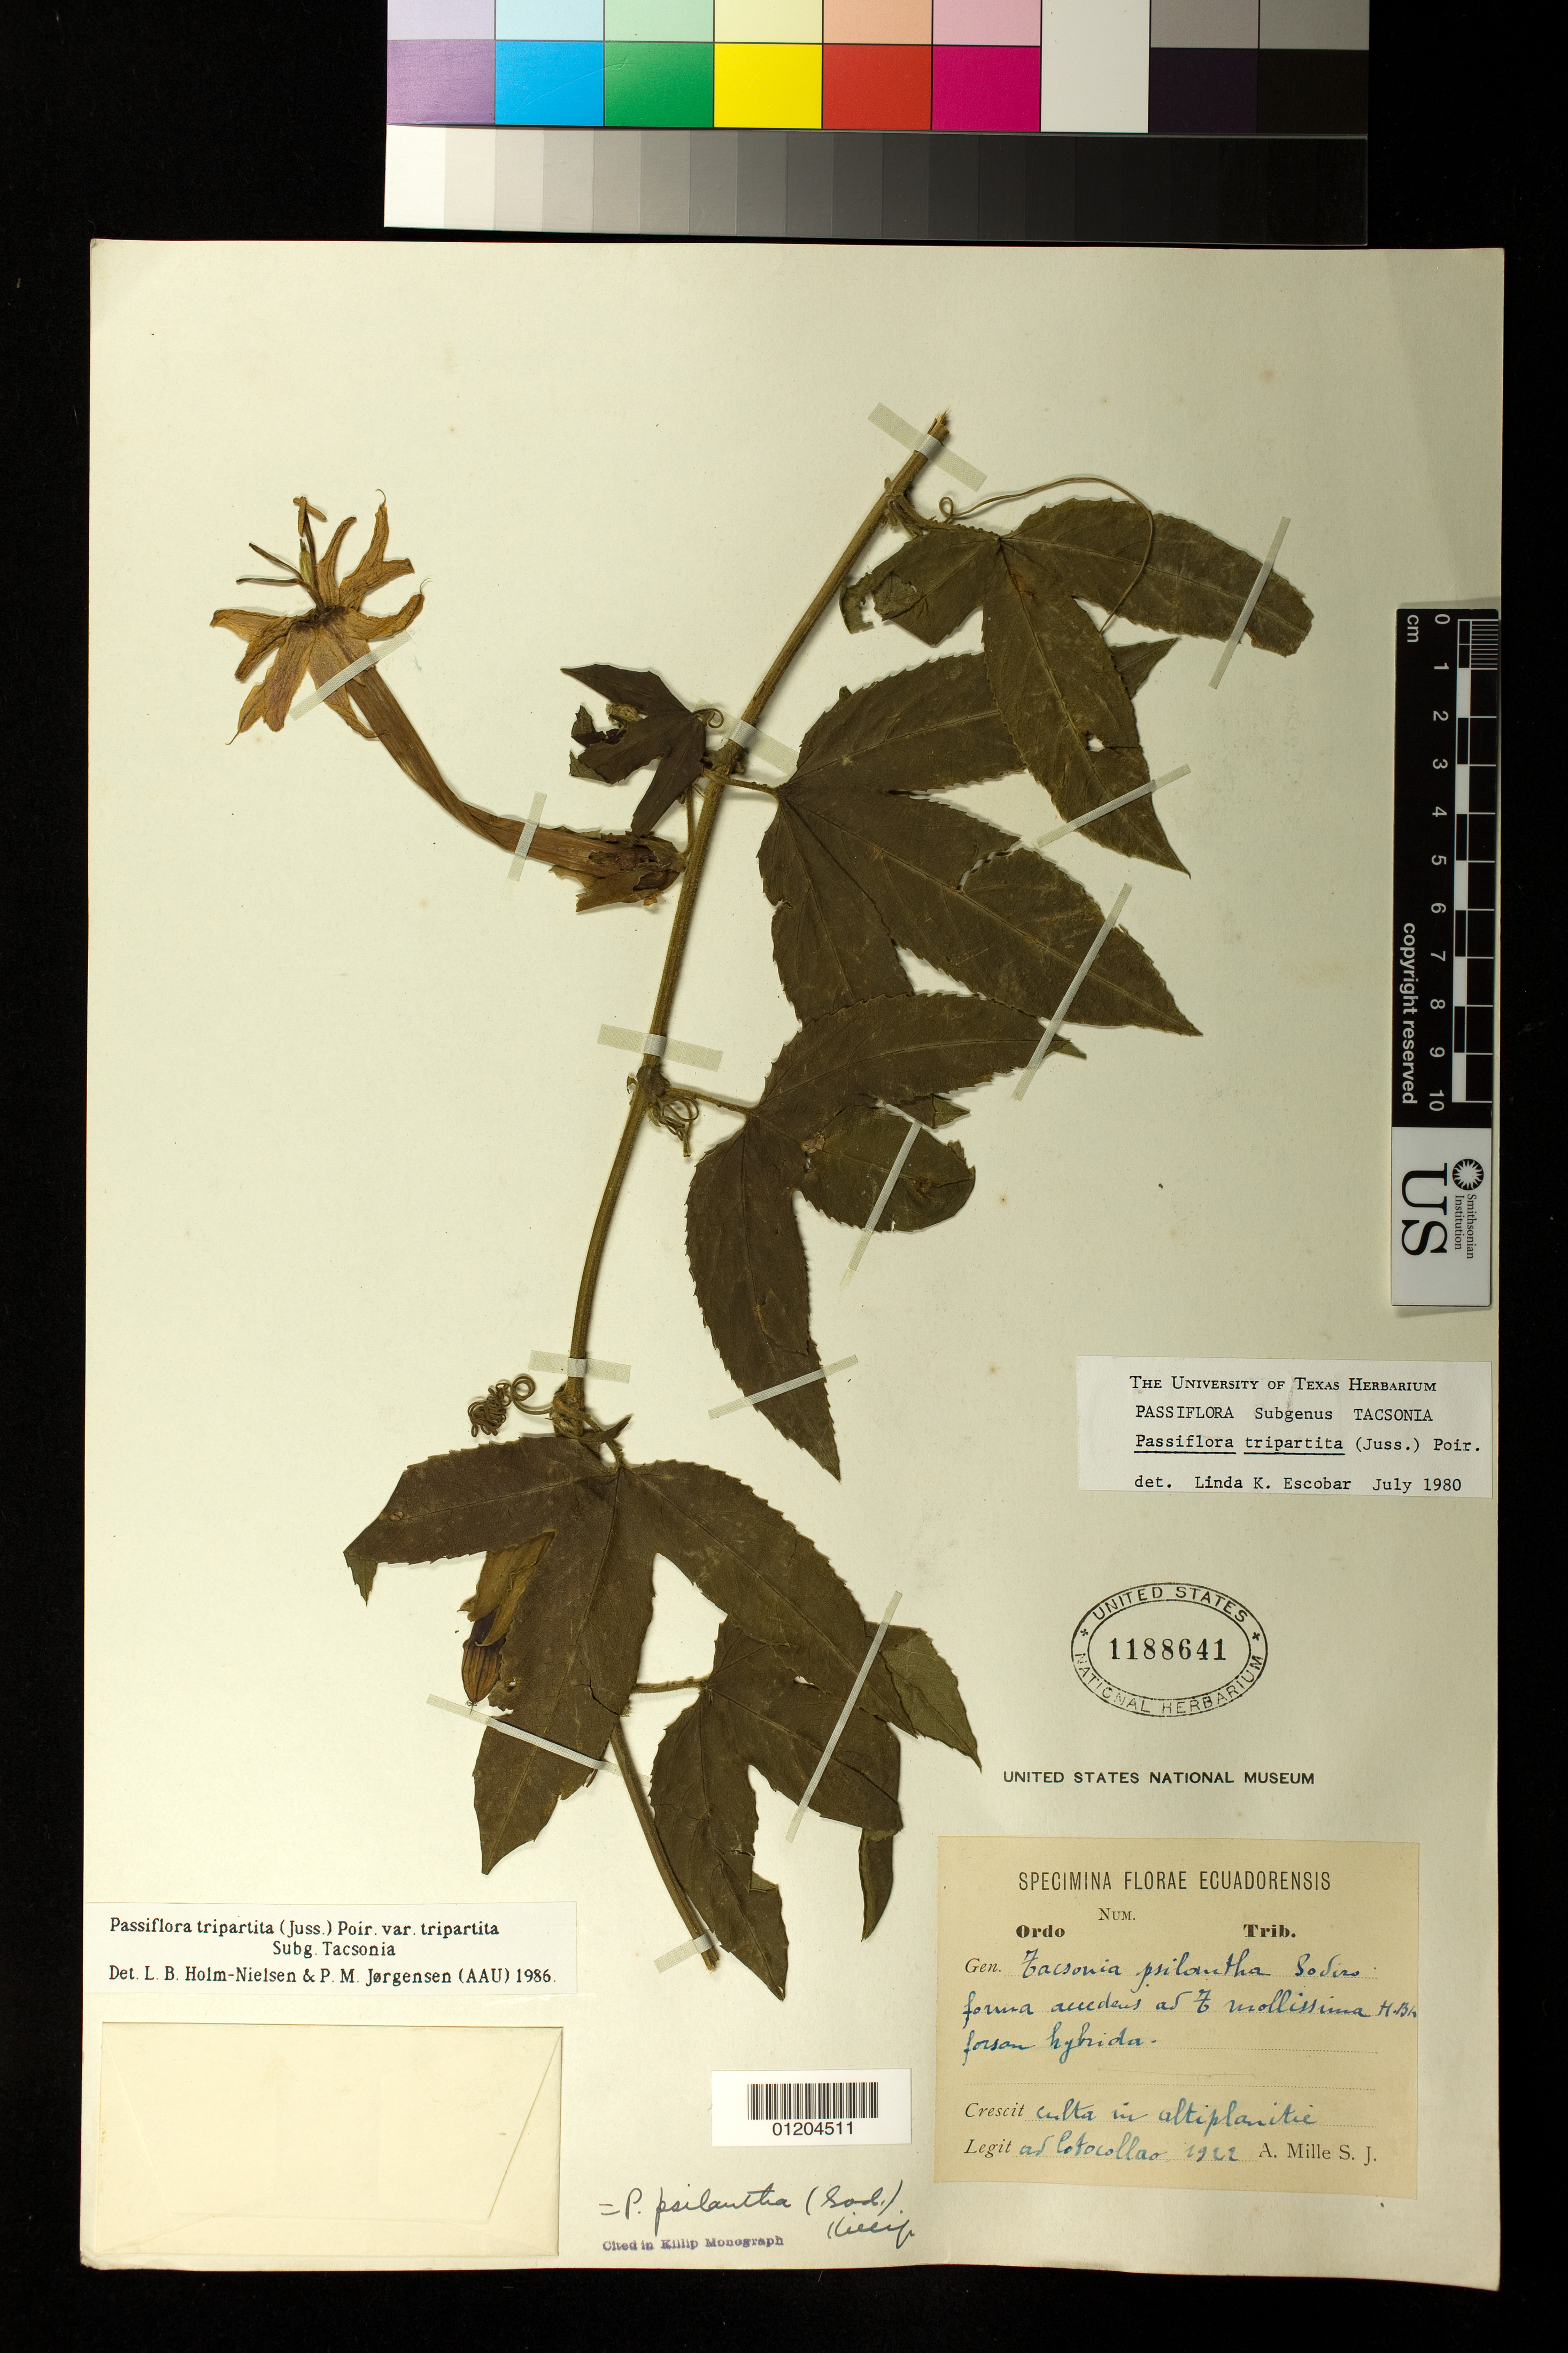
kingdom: Plantae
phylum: Tracheophyta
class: Magnoliopsida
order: Malpighiales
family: Passifloraceae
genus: Passiflora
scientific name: Passiflora tripartita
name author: (Juss.) Poir.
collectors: A. Mille-s.j.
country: Ecuador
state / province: Pichincha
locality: ar Cotocollao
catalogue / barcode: US 1188641